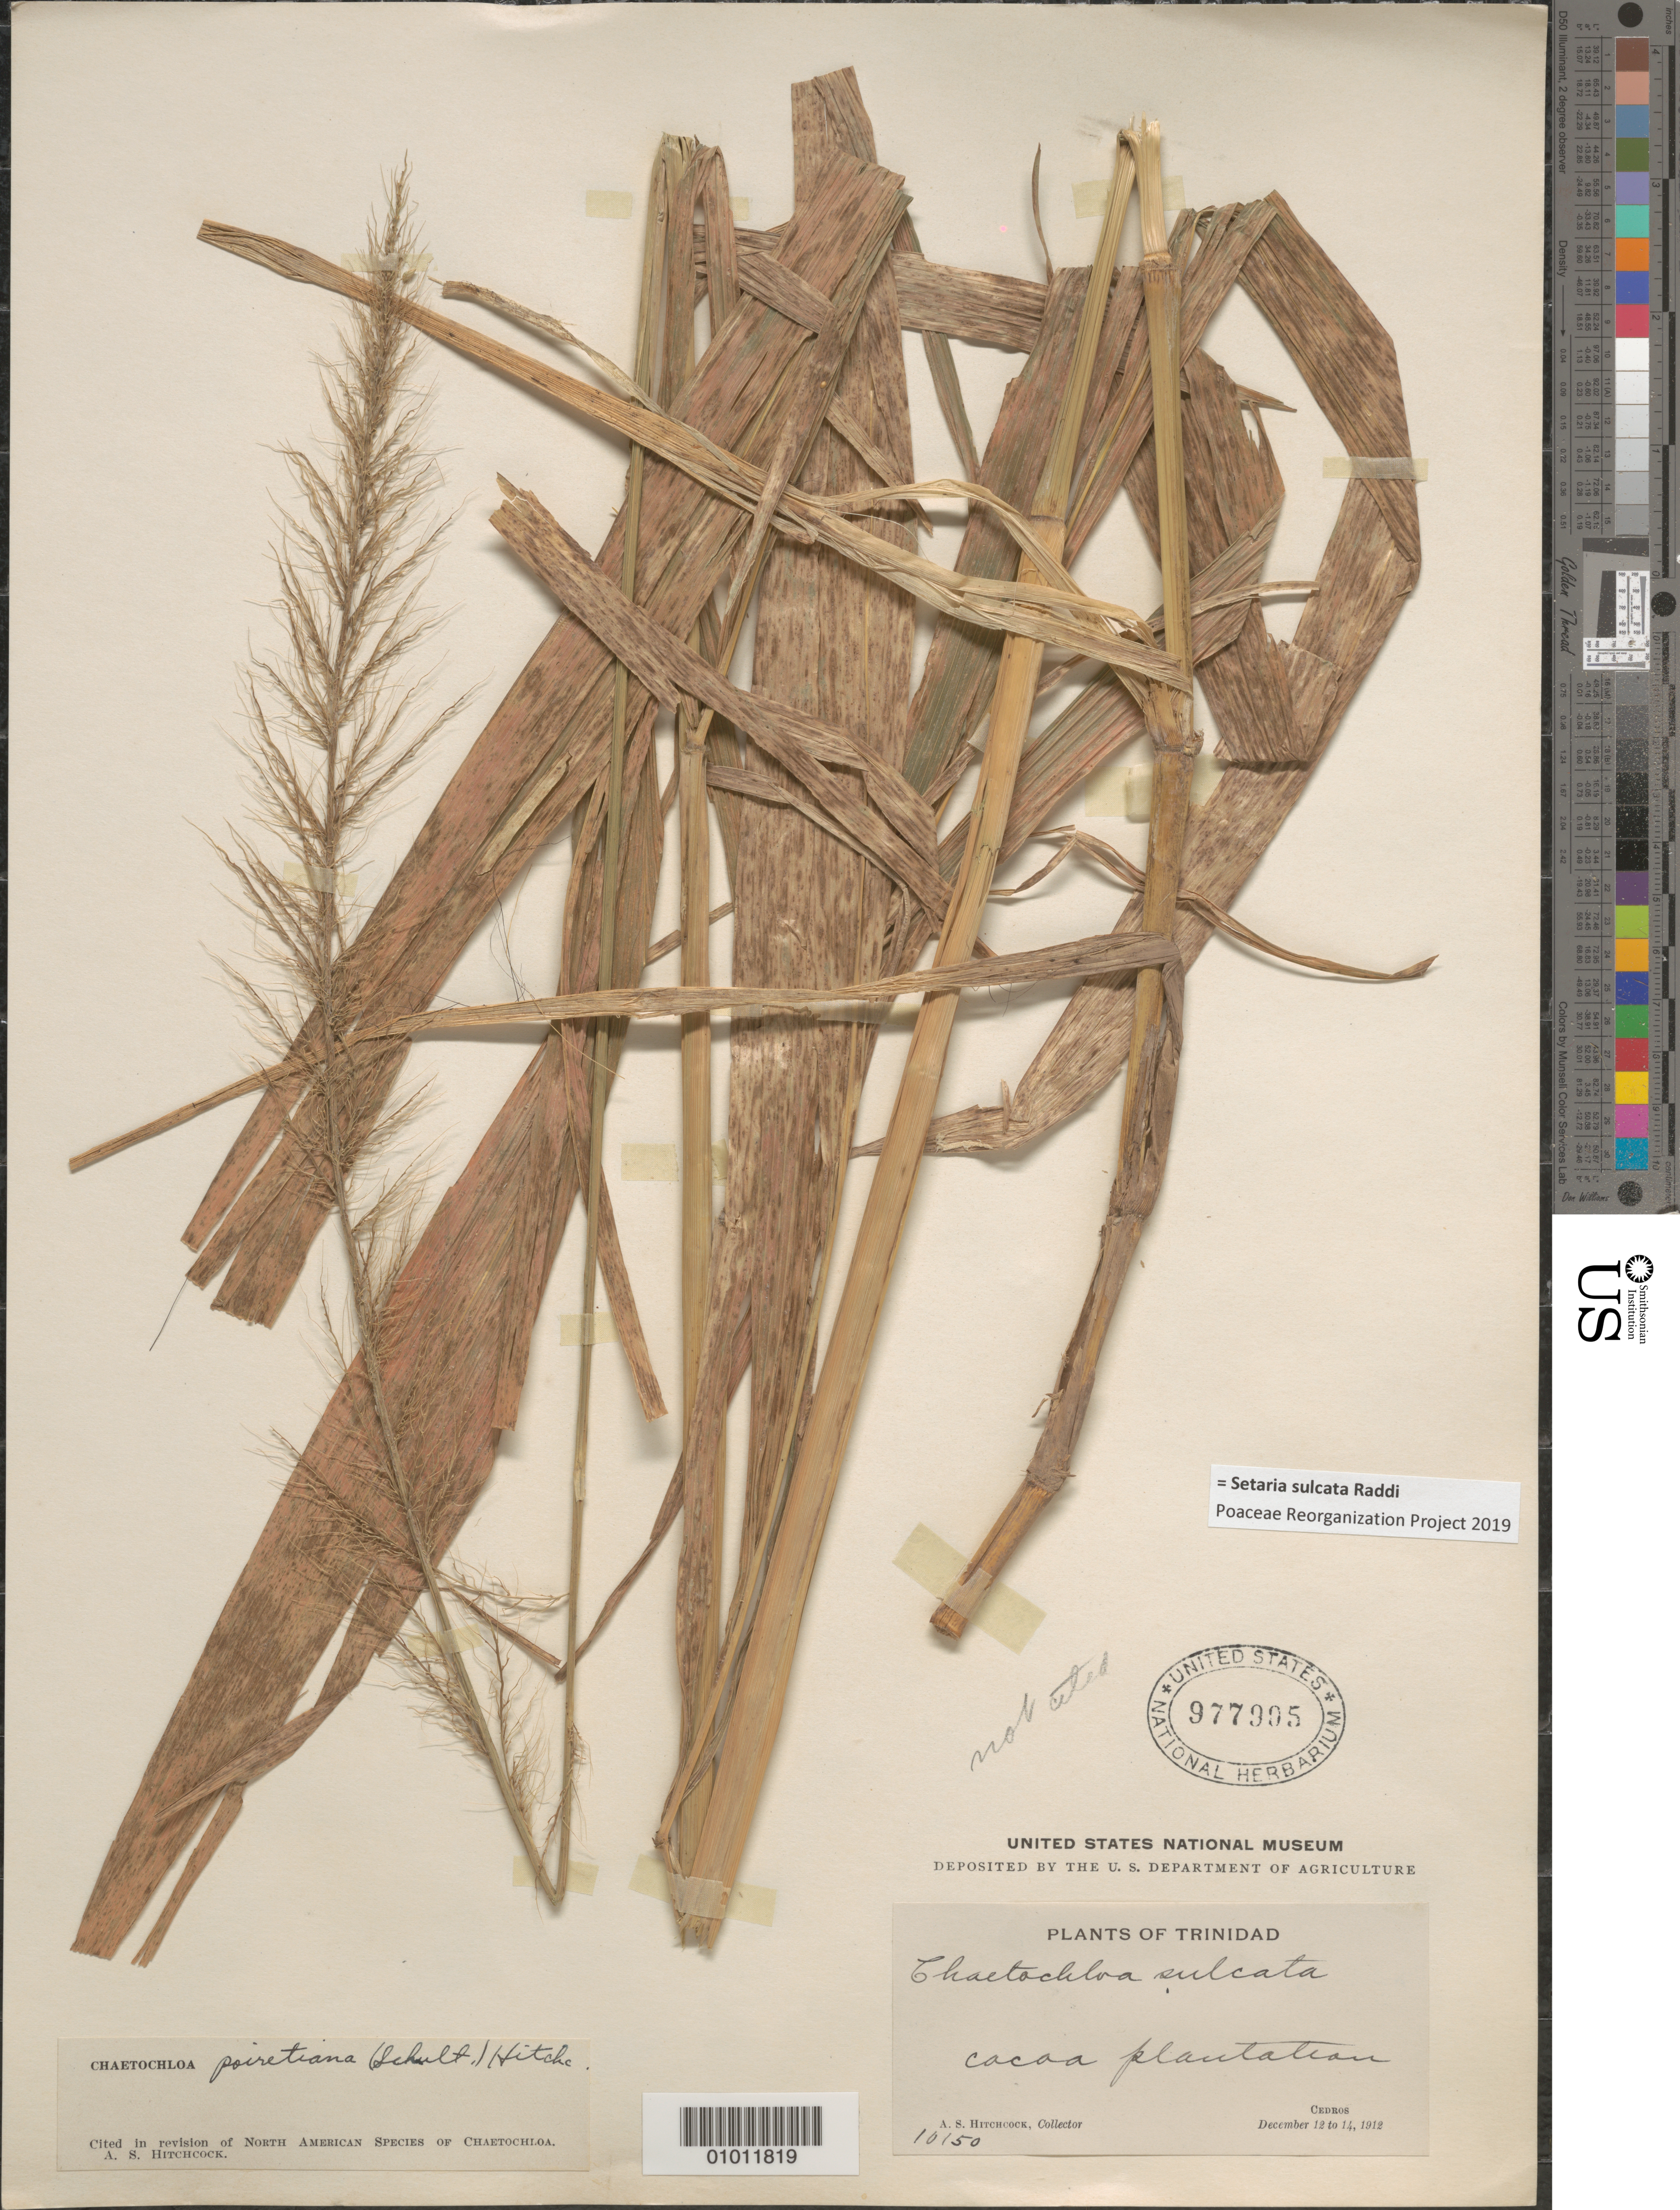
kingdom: Plantae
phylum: Tracheophyta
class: Liliopsida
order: Poales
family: Poaceae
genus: Setaria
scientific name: Setaria poiretiana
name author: (Schult.) Kunth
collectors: A. S. Hitchcock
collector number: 10150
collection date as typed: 12 Dec 1912 to 14 Dec 1912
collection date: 1912-12-12/1912-12-14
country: Trinidad and Tobago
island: Trinidad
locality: Cedros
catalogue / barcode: US 977995